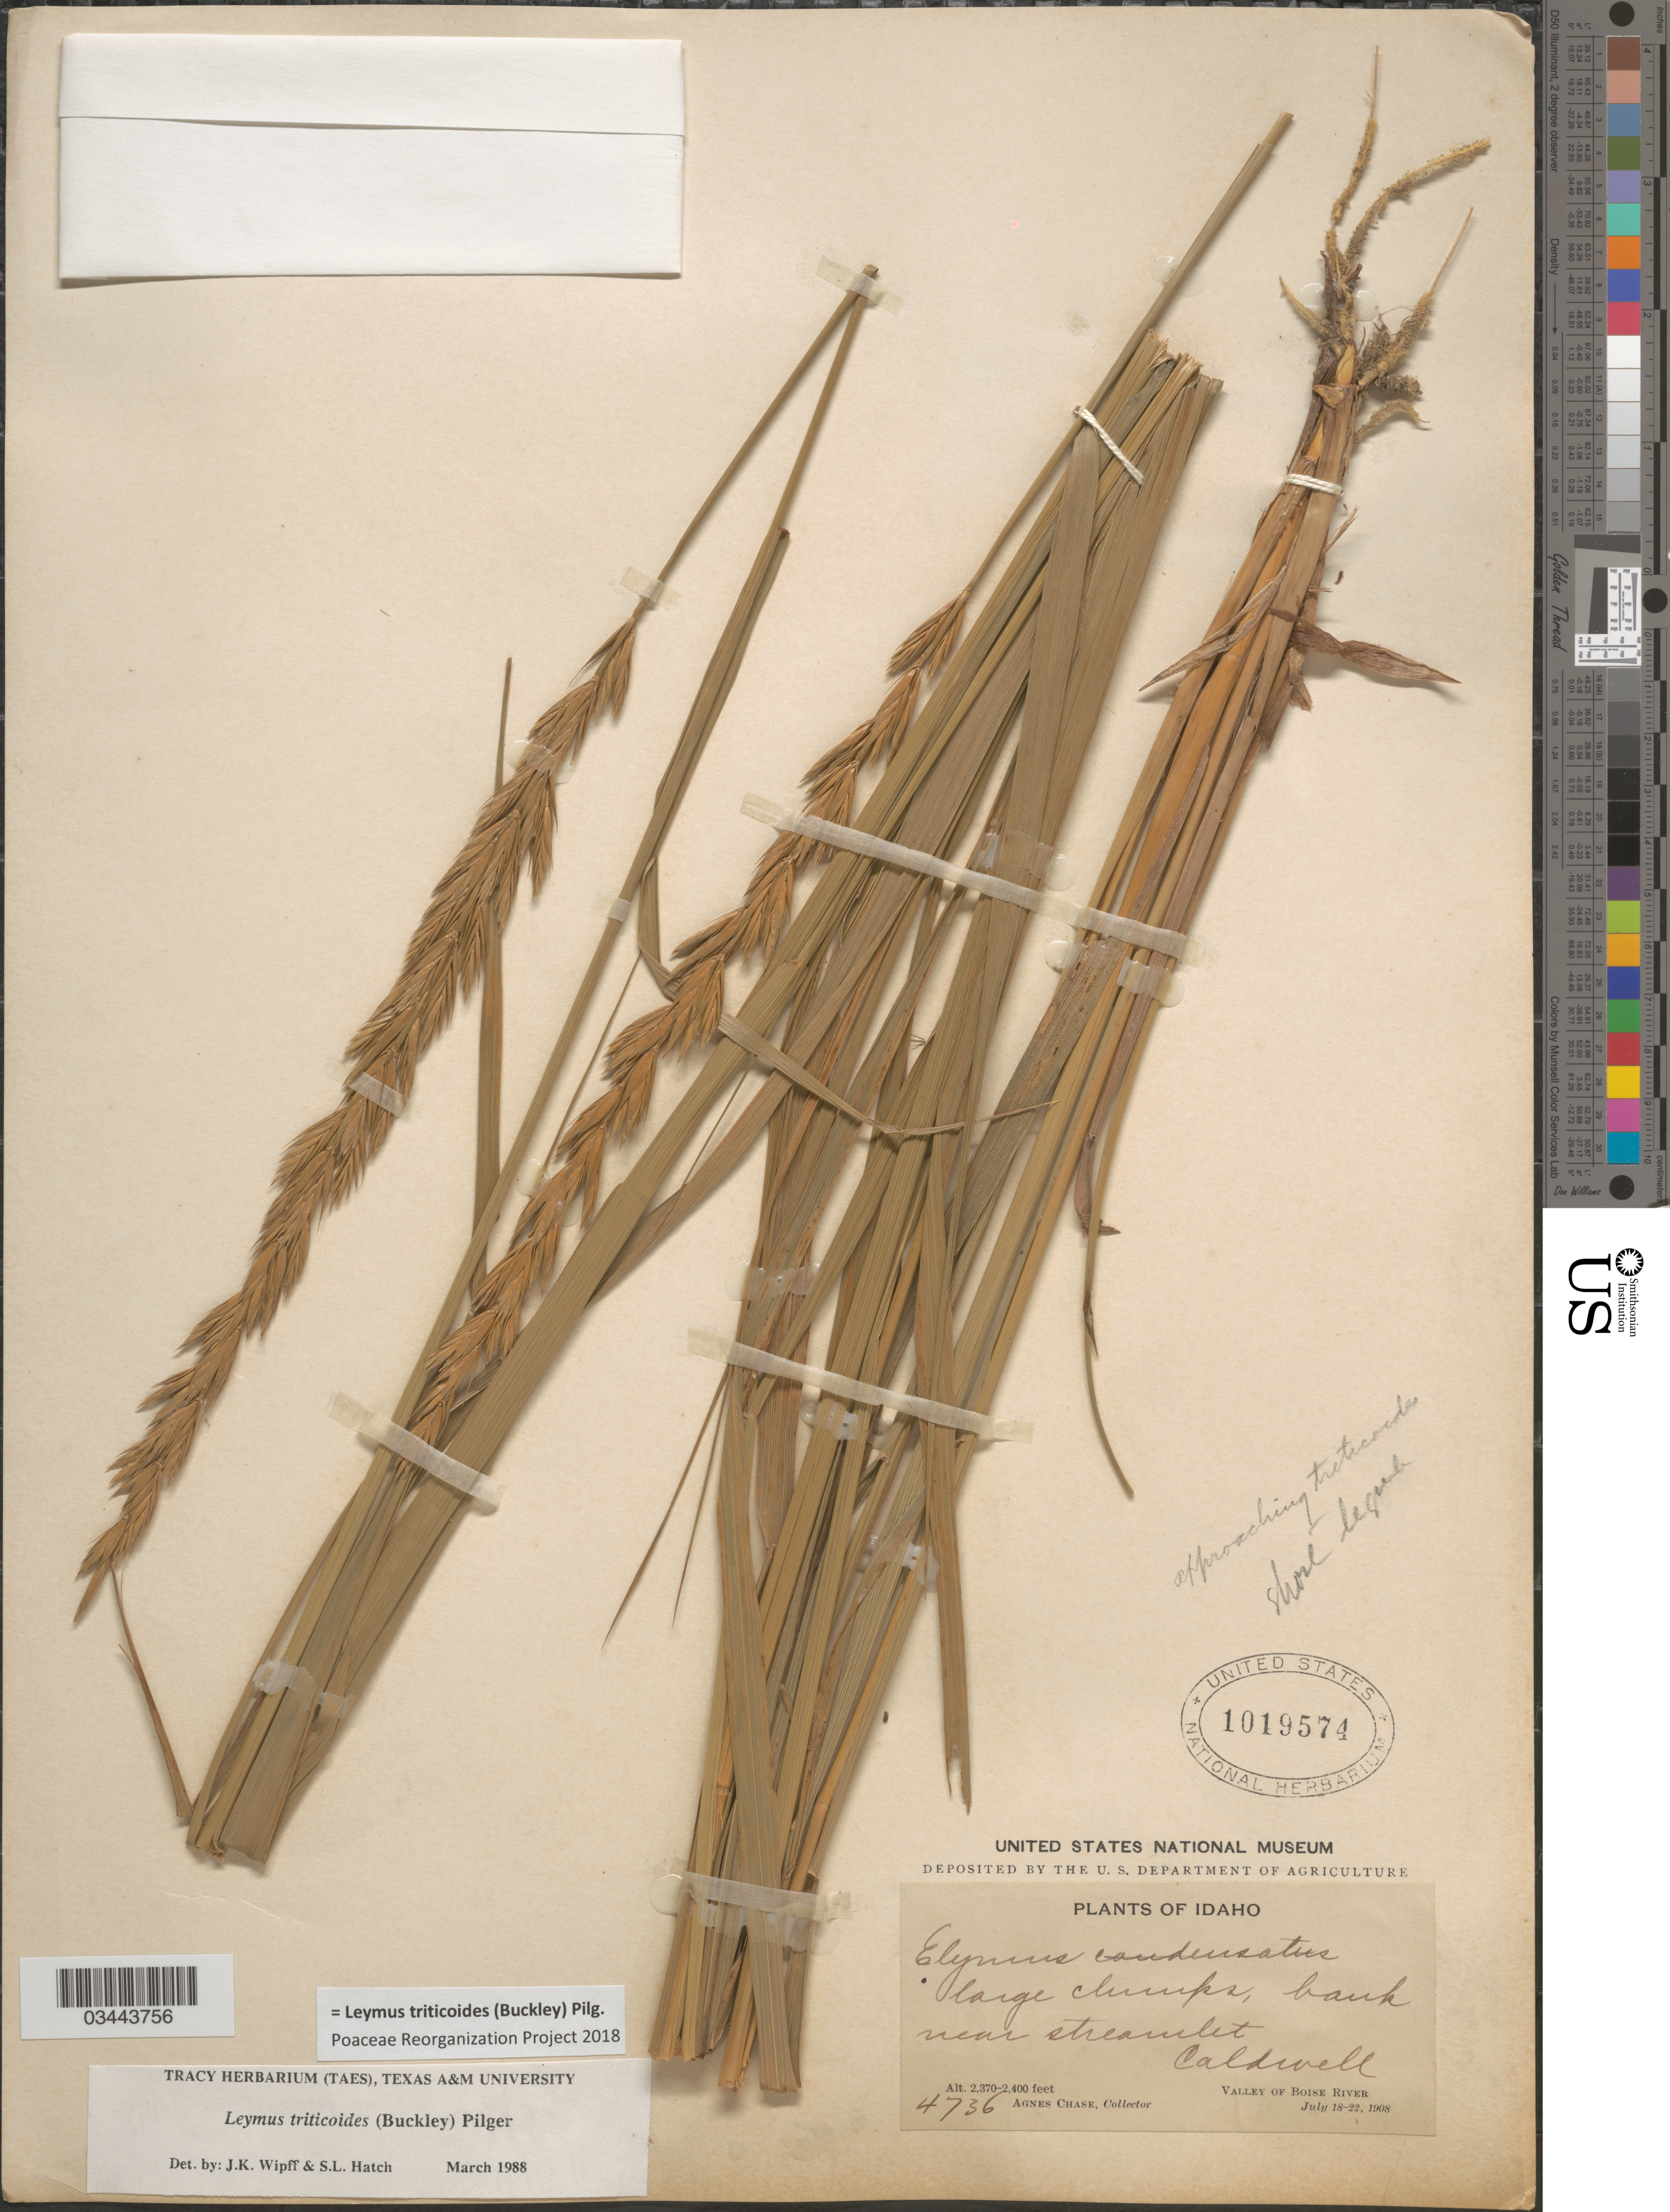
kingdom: Plantae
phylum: Tracheophyta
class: Liliopsida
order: Poales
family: Poaceae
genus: Leymus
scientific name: Leymus triticoides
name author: (Buckley) Pilg.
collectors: A. Chase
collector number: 4736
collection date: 1908-07-18/1908-07-22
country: United States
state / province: Idaho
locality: Large clumps, bank near streamlet Caldwell. Valley of Boise River.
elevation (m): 722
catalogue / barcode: US 1019574